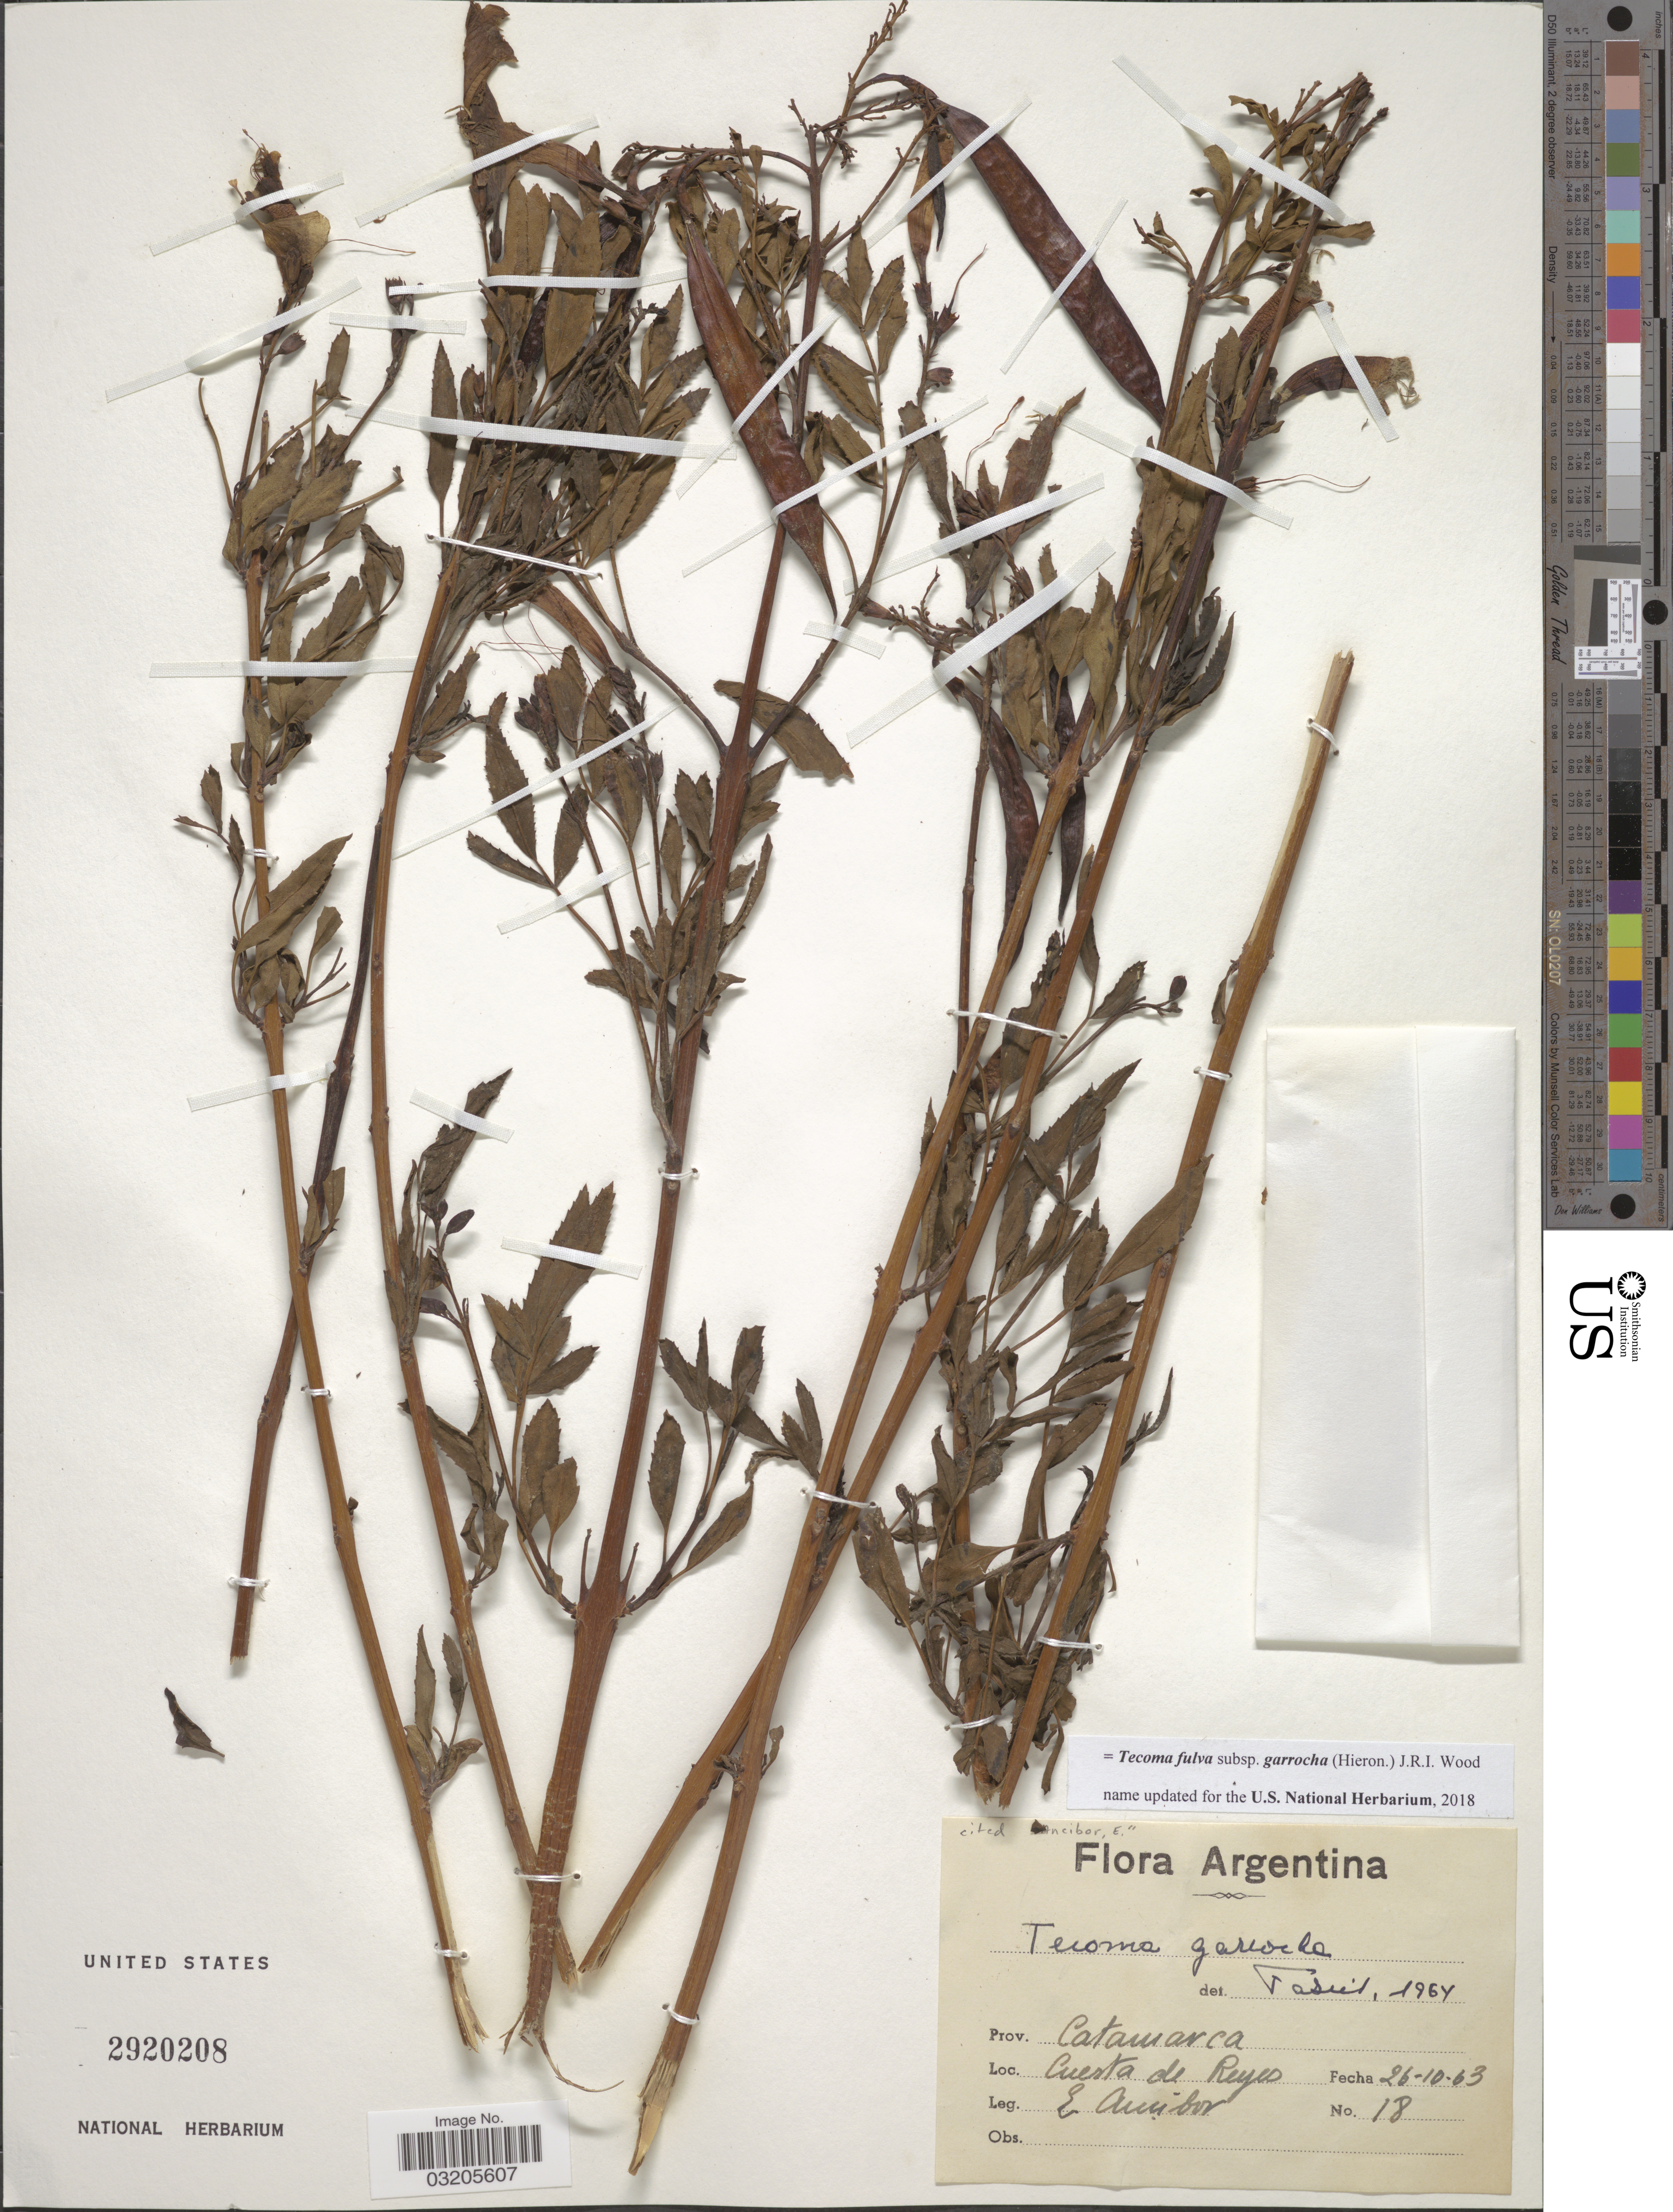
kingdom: Plantae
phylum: Tracheophyta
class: Magnoliopsida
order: Lamiales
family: Bignoniaceae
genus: Tecoma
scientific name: Tecoma stans subsp. garrocha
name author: J.R.I. Wood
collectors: E. Ancibor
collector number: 18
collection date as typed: Transcribed d/m/y: 26/10/63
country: Argentina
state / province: Catamarca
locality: Cuesta de Reyes.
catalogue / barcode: US 2920208